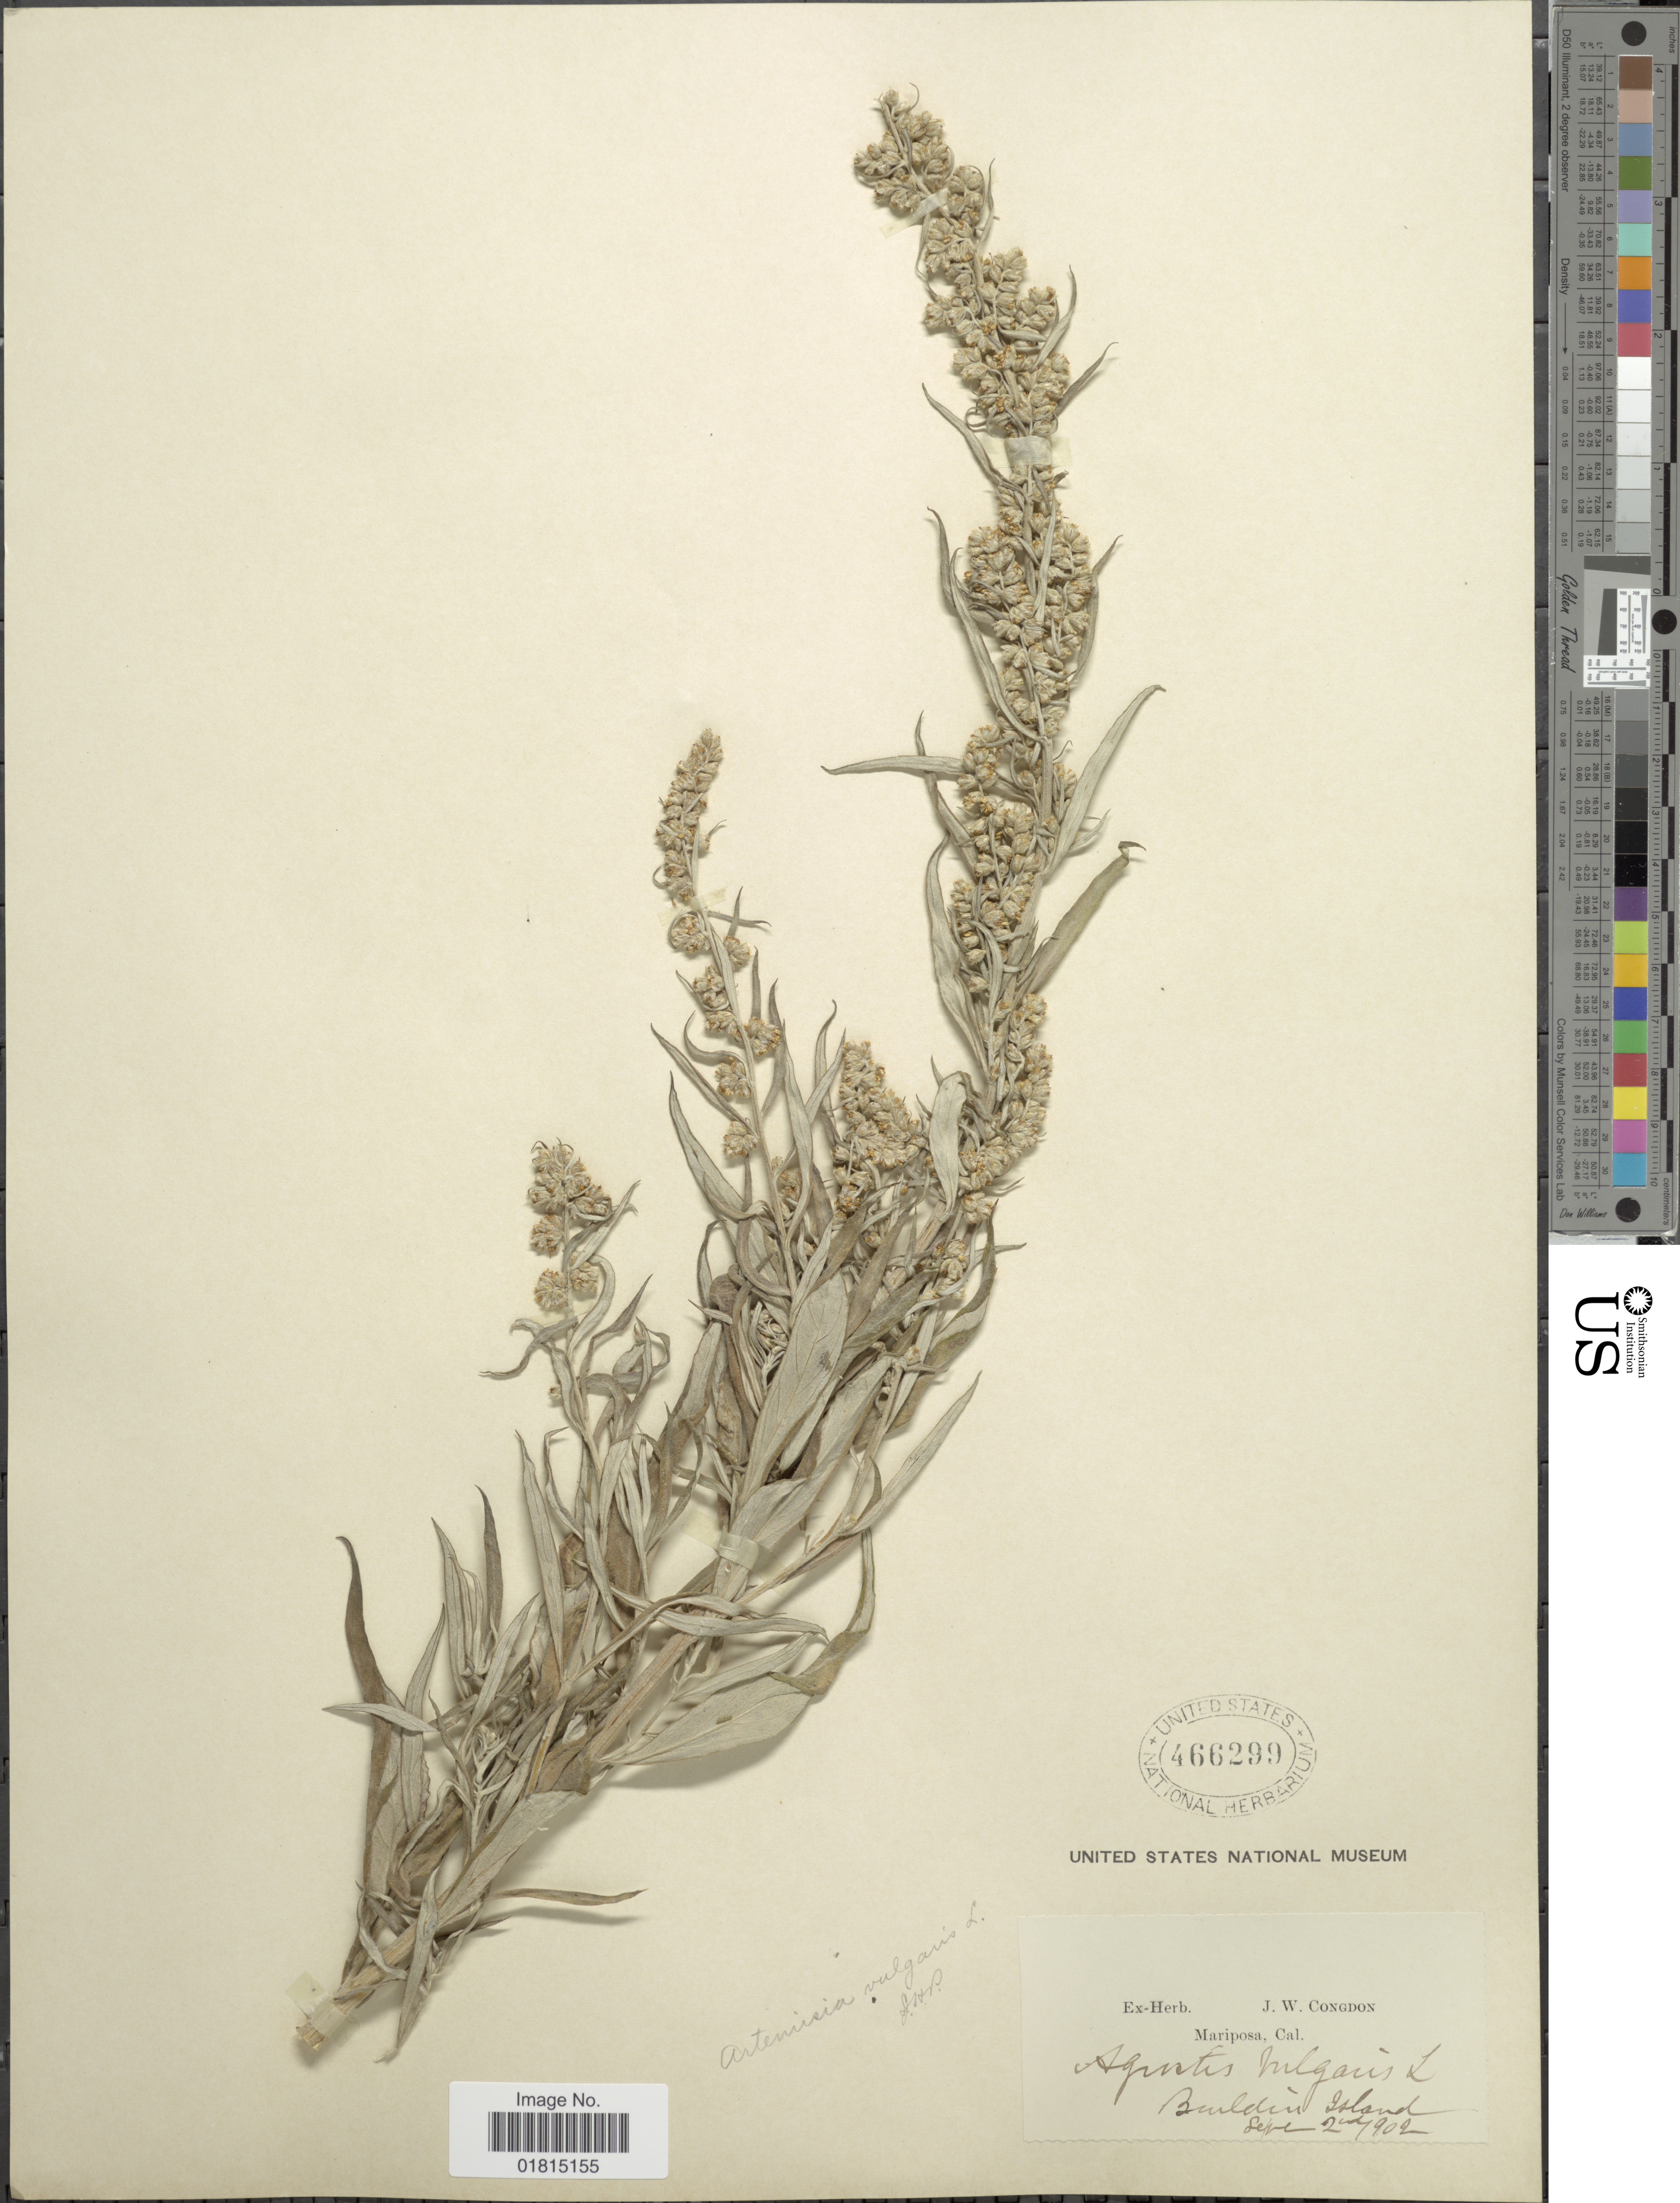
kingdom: Plantae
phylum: Tracheophyta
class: Magnoliopsida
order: Asterales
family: Asteraceae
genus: Artemisia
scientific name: Artemisia douglasiana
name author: Besser ex Hook.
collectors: ex herb. J. W. Congdon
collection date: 1902-09-02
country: United States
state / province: California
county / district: Mariposa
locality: Mariposa, Buildin Island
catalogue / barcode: US 466299